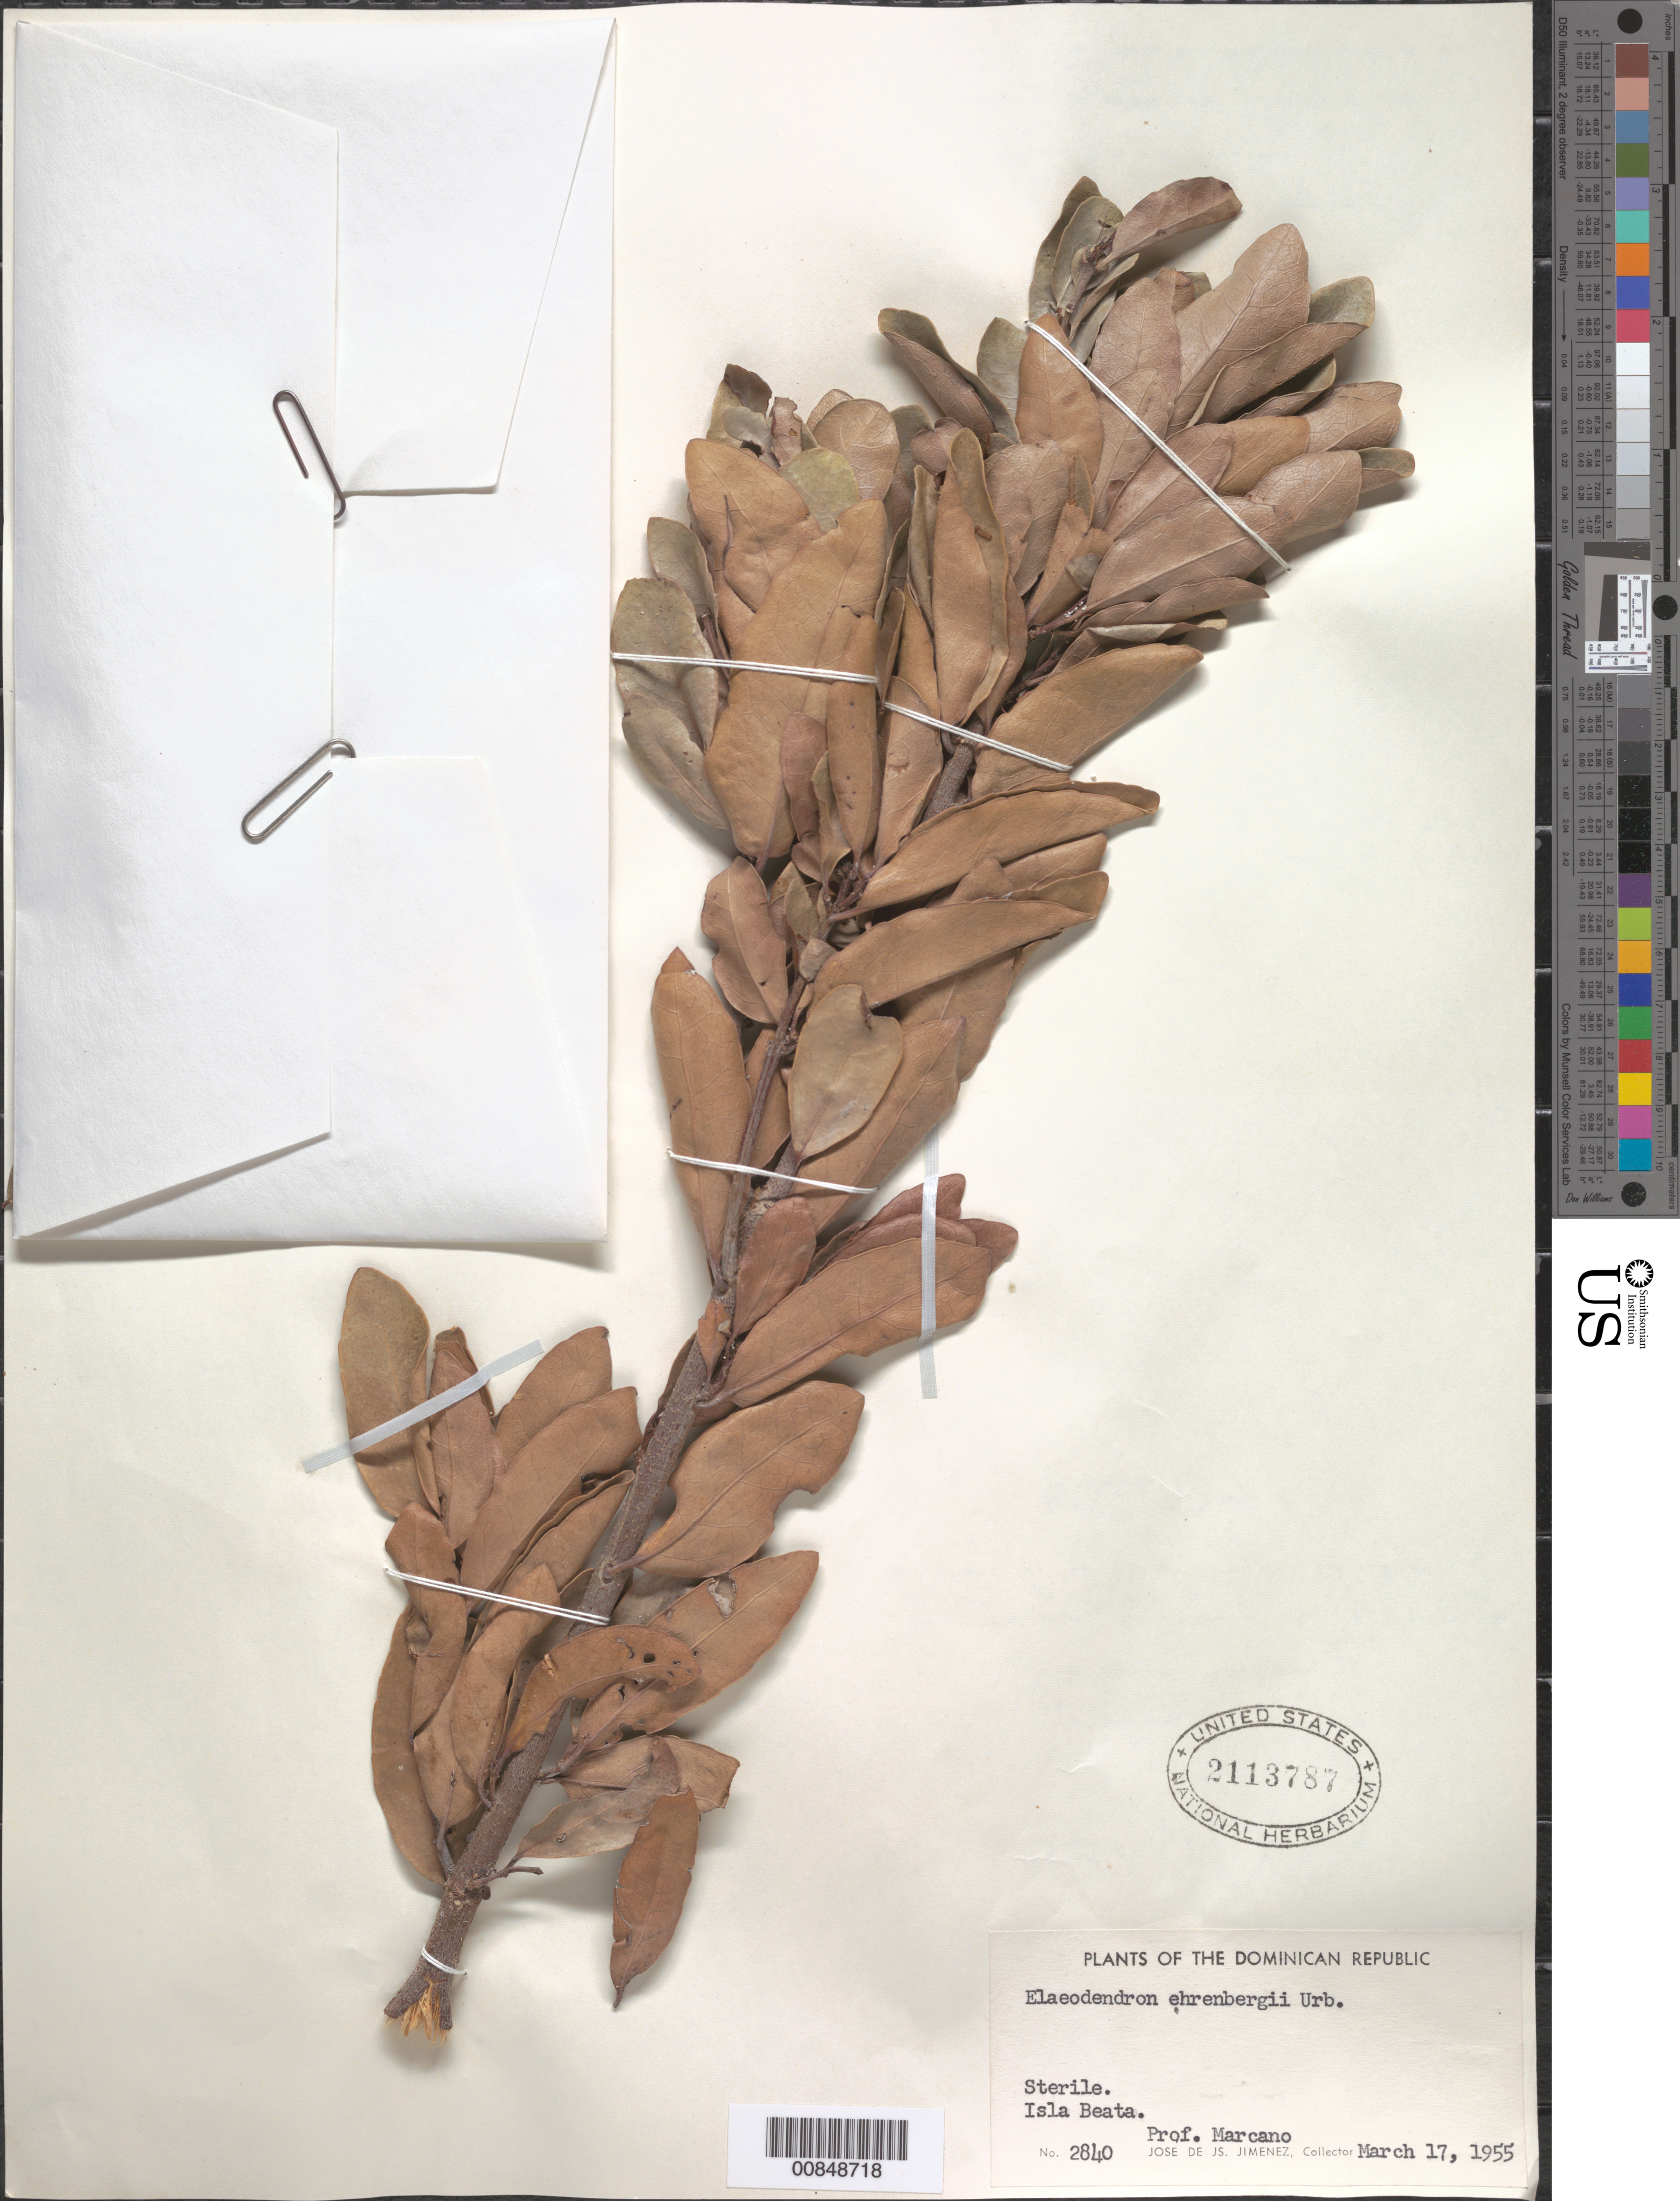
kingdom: Plantae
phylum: Tracheophyta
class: Magnoliopsida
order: Celastrales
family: Celastraceae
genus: Elaeodendron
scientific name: Elaeodendron ehrenbergii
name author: Urb.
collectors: J. J. Jiménez Almonte & E. J. Marcano F.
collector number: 2840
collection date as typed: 17 Mar 1955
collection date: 1955-03-17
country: Dominican Republic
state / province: Barahona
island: Isla Beata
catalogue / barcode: US 2113787